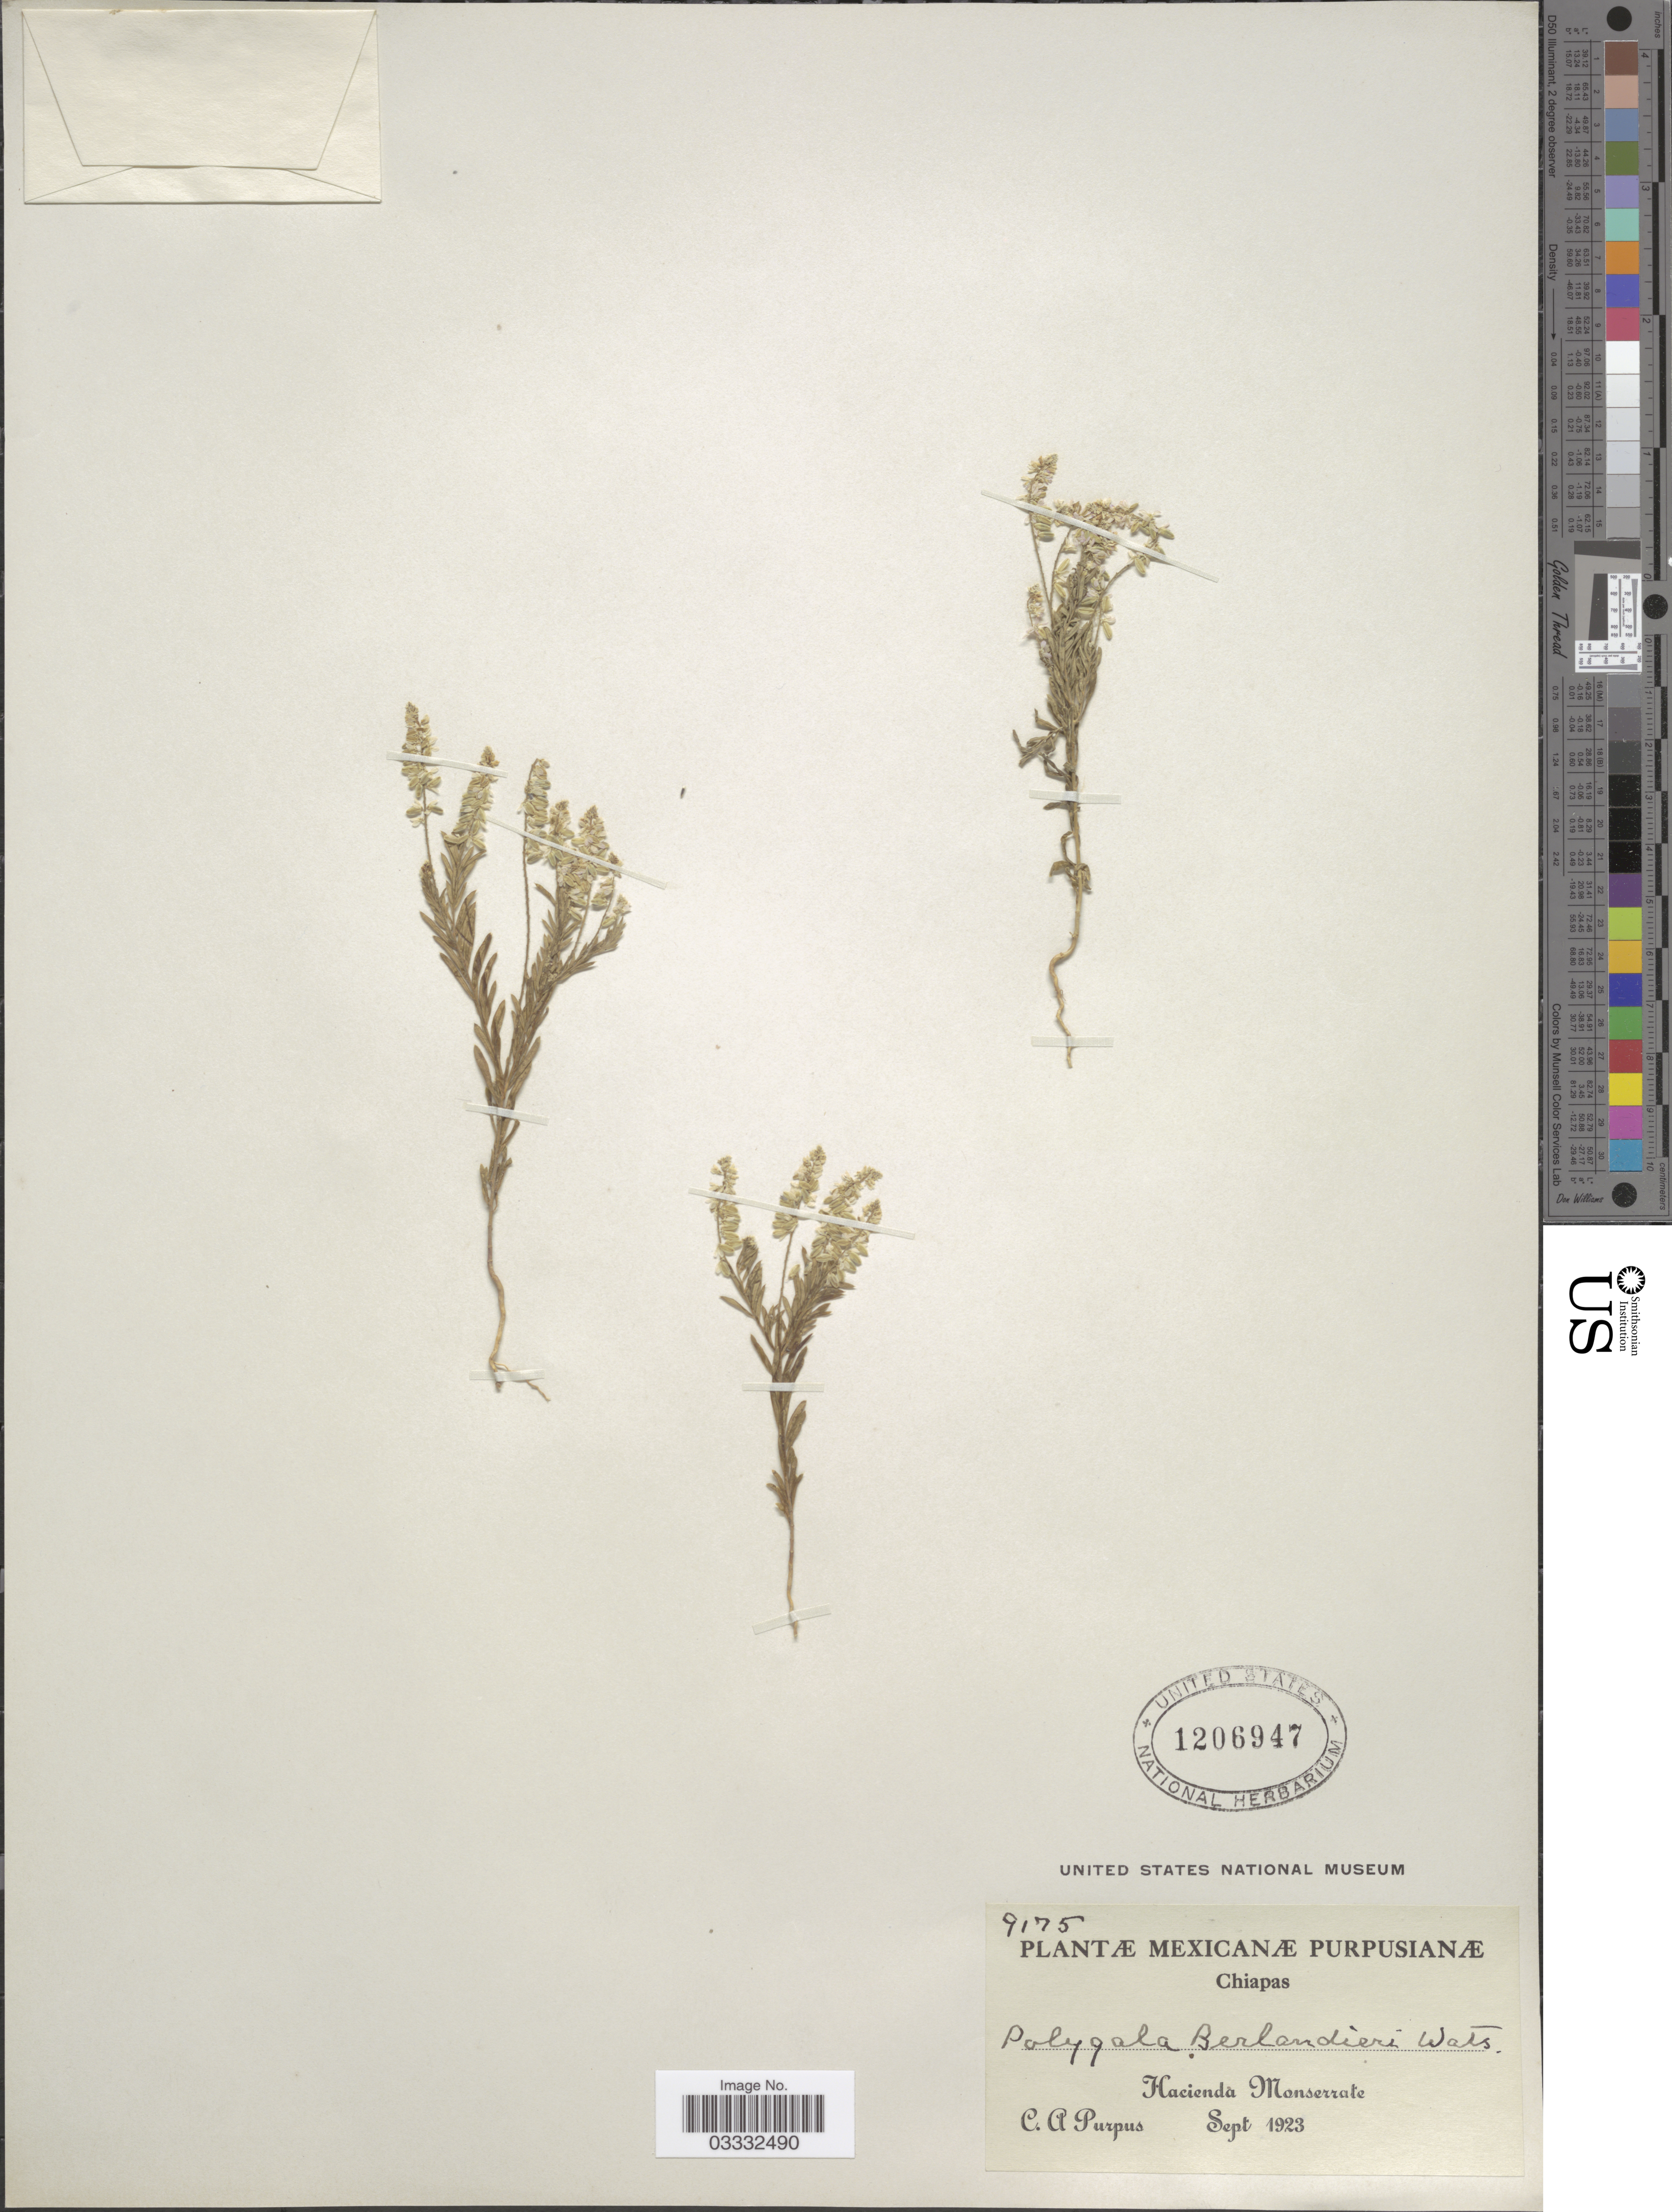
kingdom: Plantae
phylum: Tracheophyta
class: Magnoliopsida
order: Fabales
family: Polygalaceae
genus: Polygala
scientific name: Polygala berlandieri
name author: S. Watson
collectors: C. A. Purpus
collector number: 9175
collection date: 1923-09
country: Mexico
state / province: Chiapas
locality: Hacienda Monserrate.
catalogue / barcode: US 1206947